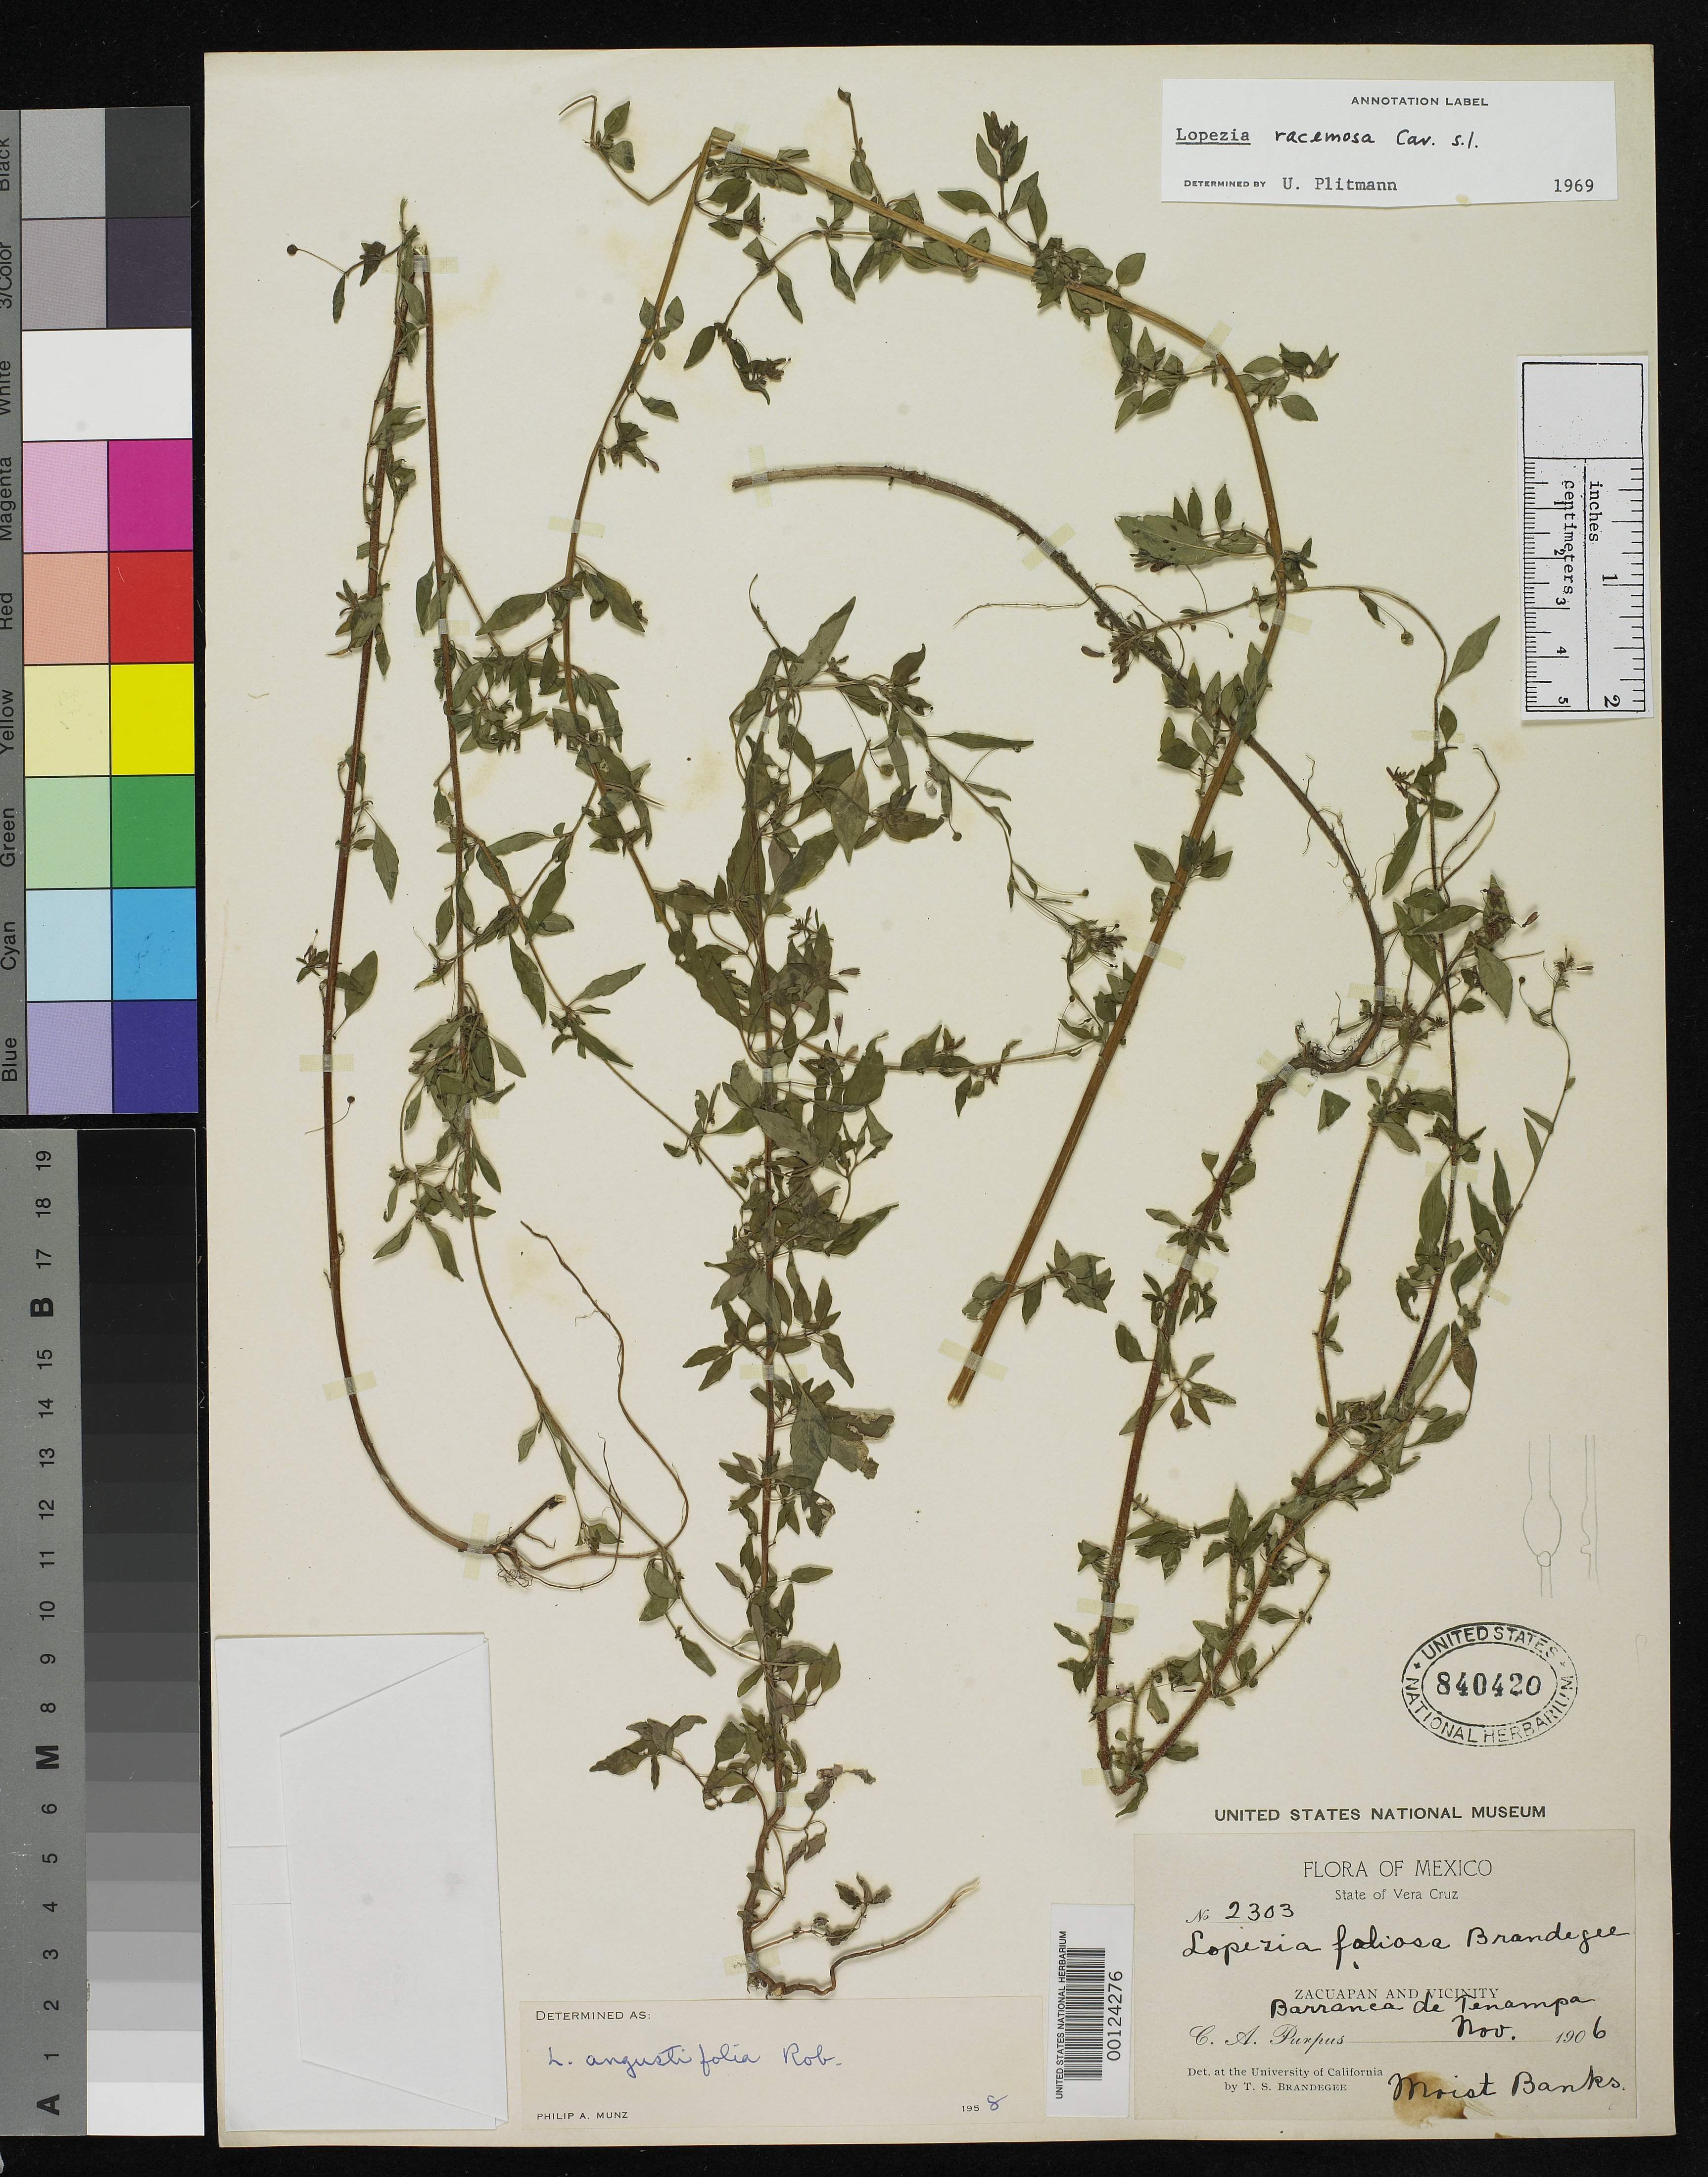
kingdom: Plantae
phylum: Tracheophyta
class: Magnoliopsida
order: Myrtales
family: Onagraceae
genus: Lopezia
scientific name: Lopezia foliosa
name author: Brandegee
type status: Isotype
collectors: C. A. Purpus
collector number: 2303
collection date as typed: Nov 1906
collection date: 1906-11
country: Mexico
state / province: Veracruz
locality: Barranca de Tenampa, near Zacuapan.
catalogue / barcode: US 840420